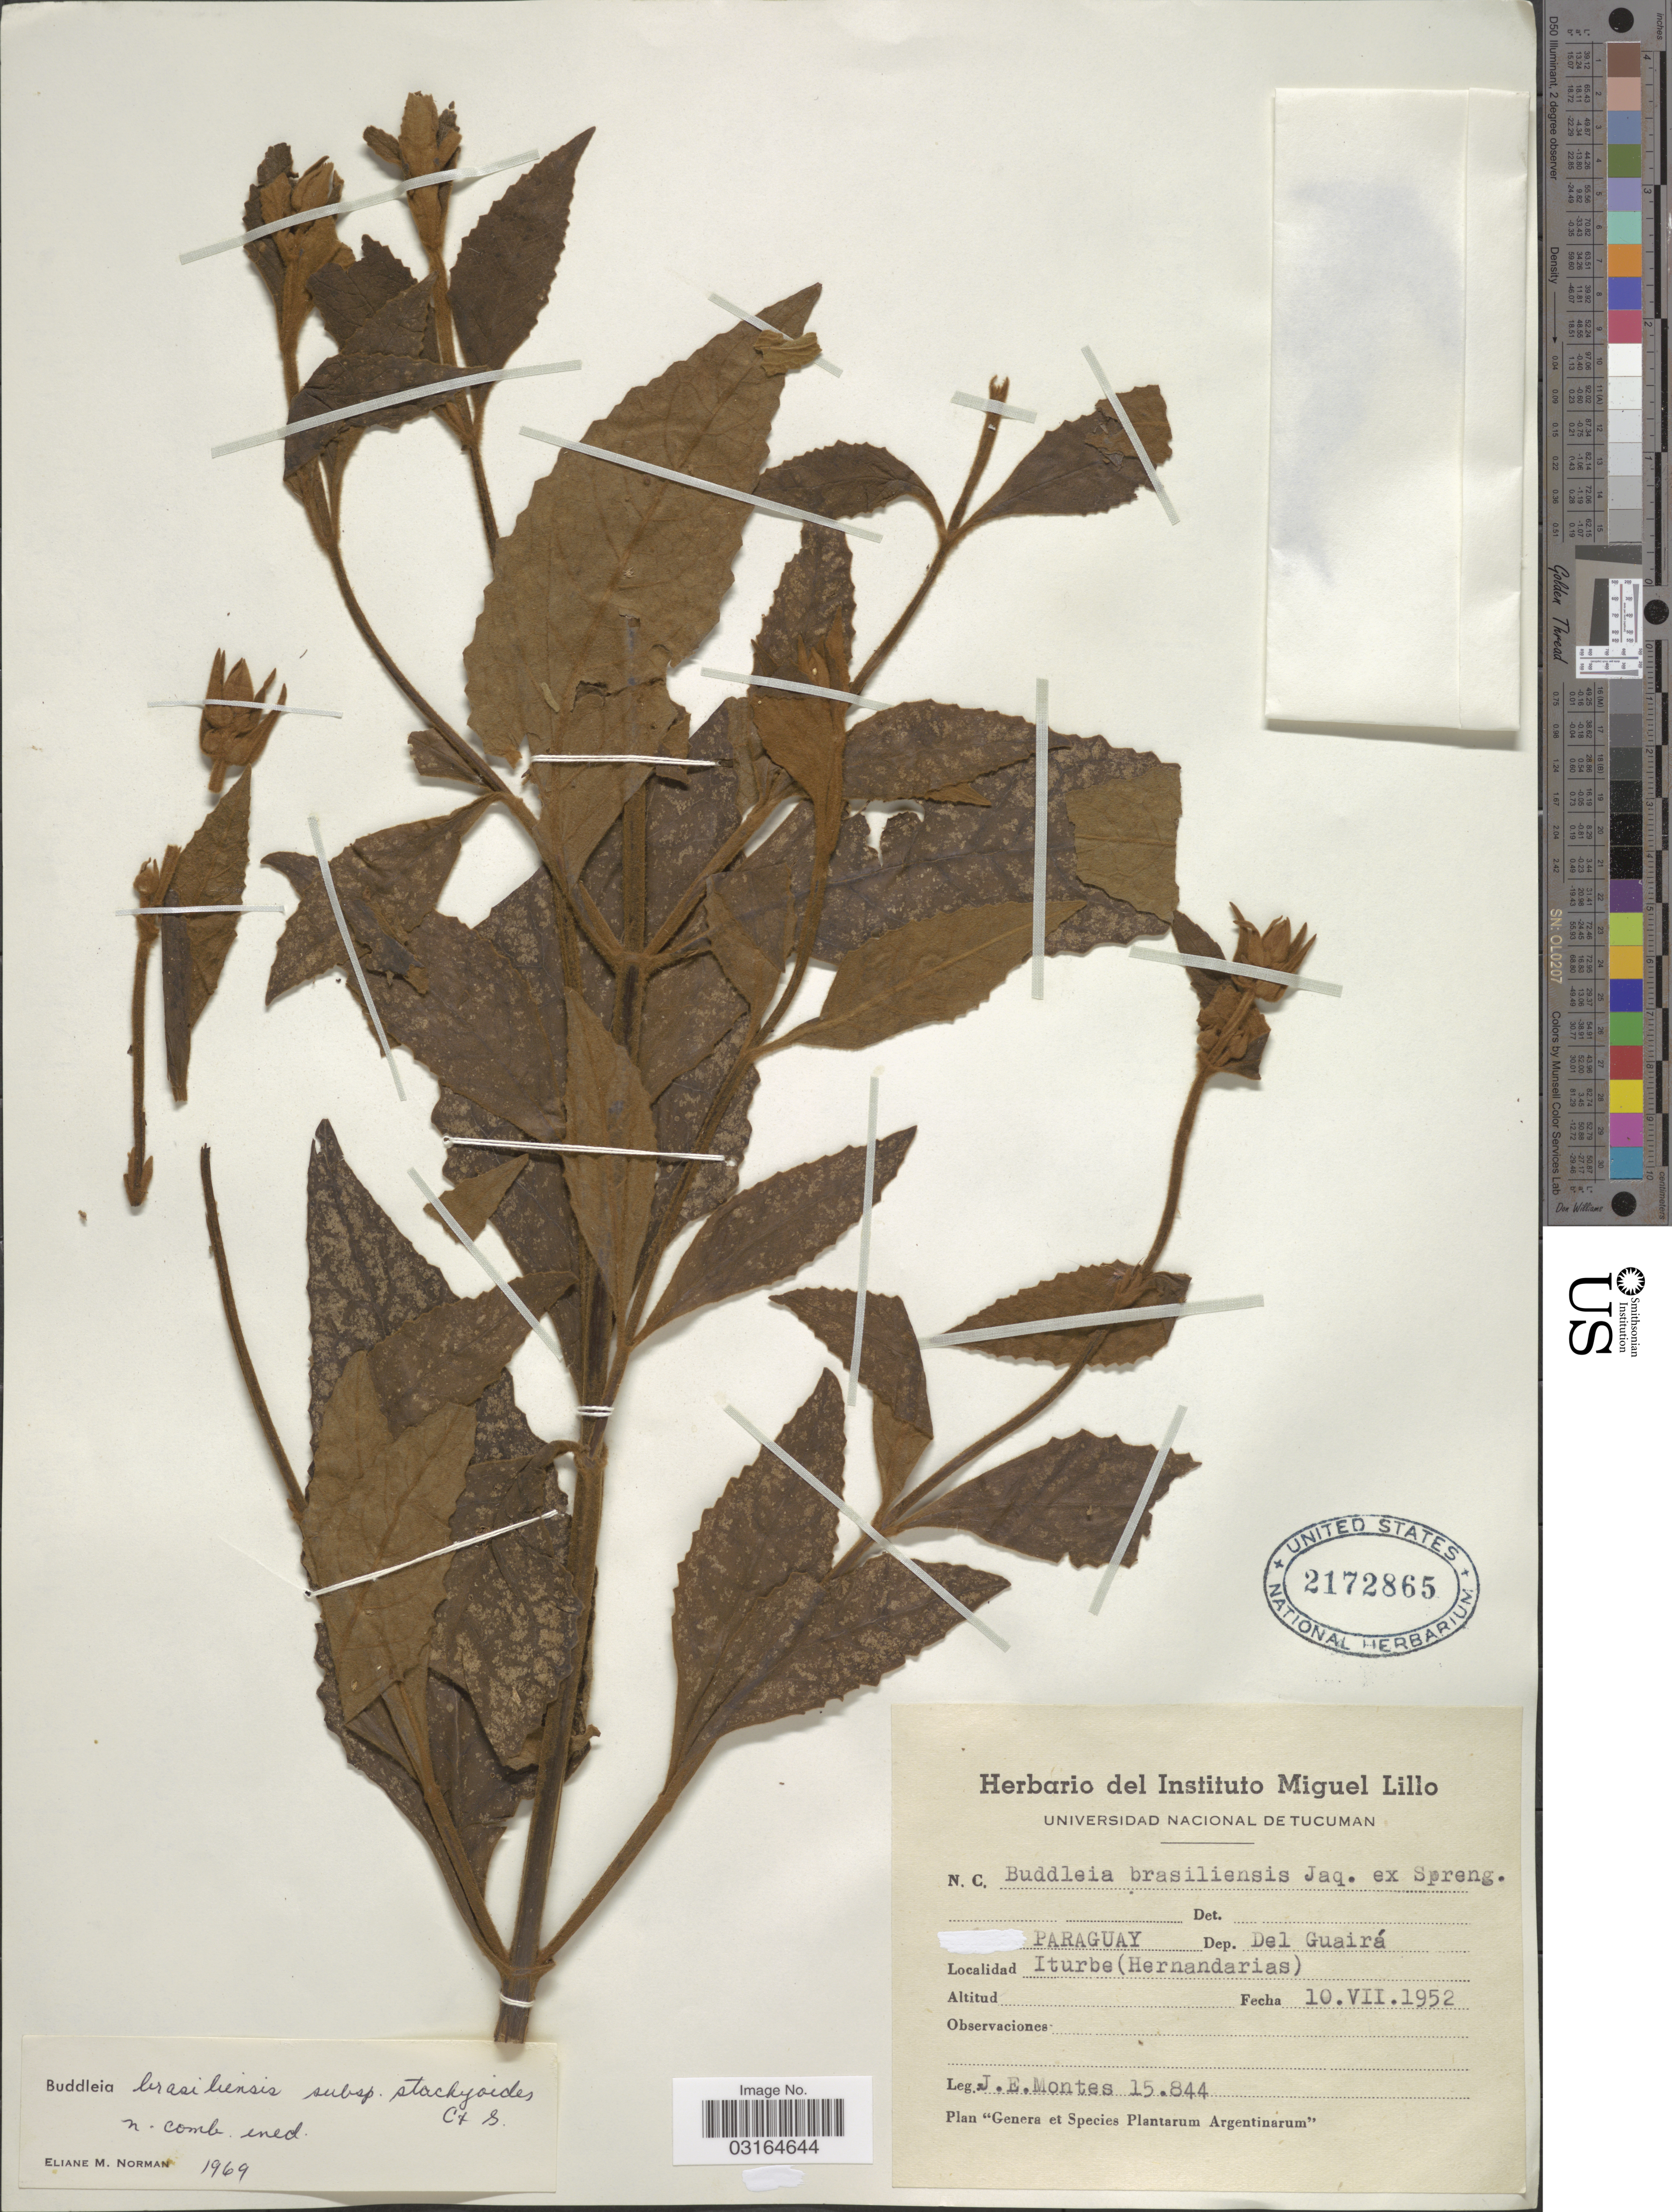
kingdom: Plantae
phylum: Tracheophyta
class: Magnoliopsida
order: Lamiales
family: Scrophulariaceae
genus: Buddleja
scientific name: Buddleja stachyoides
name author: Cham. & Schltdl.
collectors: J. E. Montes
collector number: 15844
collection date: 1952-07-10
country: Paraguay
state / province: Guaira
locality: Dep. del Guairá. Iturbe (Hernandarias).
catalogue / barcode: US 2172865